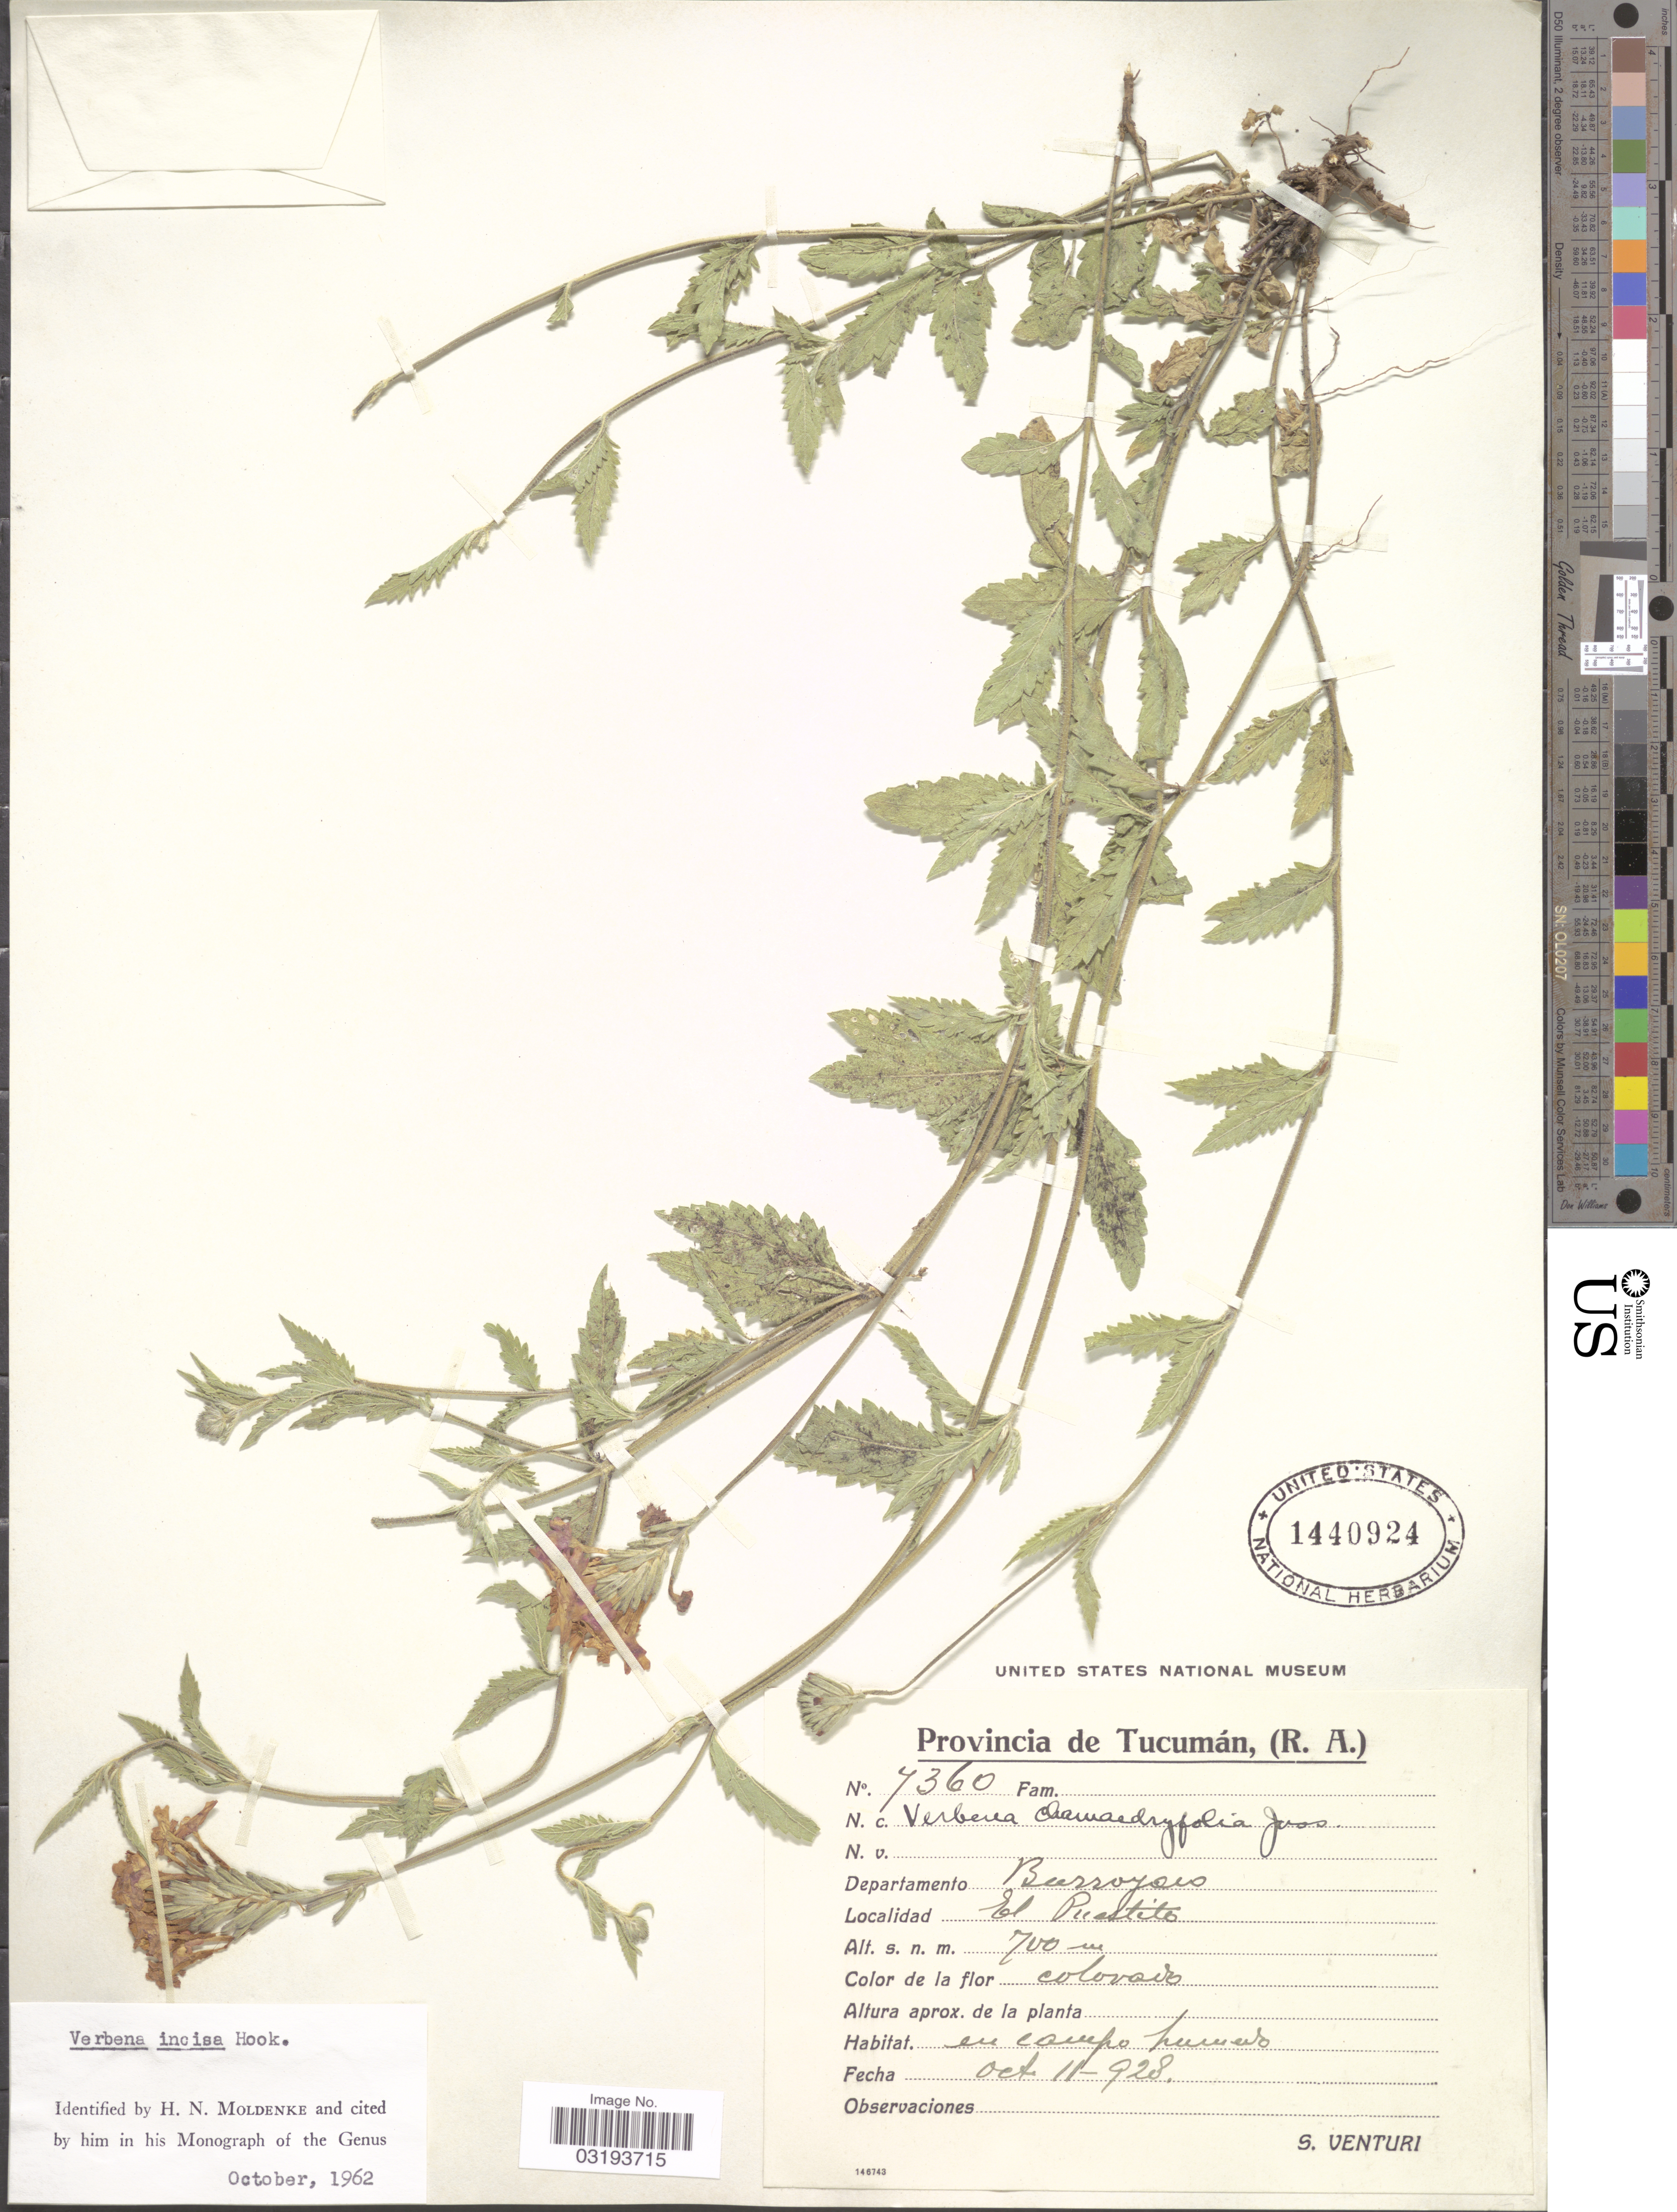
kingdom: Plantae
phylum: Tracheophyta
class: Magnoliopsida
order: Lamiales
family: Verbenaceae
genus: Verbena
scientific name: Verbena incisa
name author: Hook.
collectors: S. Venturi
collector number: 4360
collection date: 1928-10-11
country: Argentina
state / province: Tucuman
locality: Departamento Burroyaco, El Puestito.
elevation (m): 700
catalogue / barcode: US 1440924